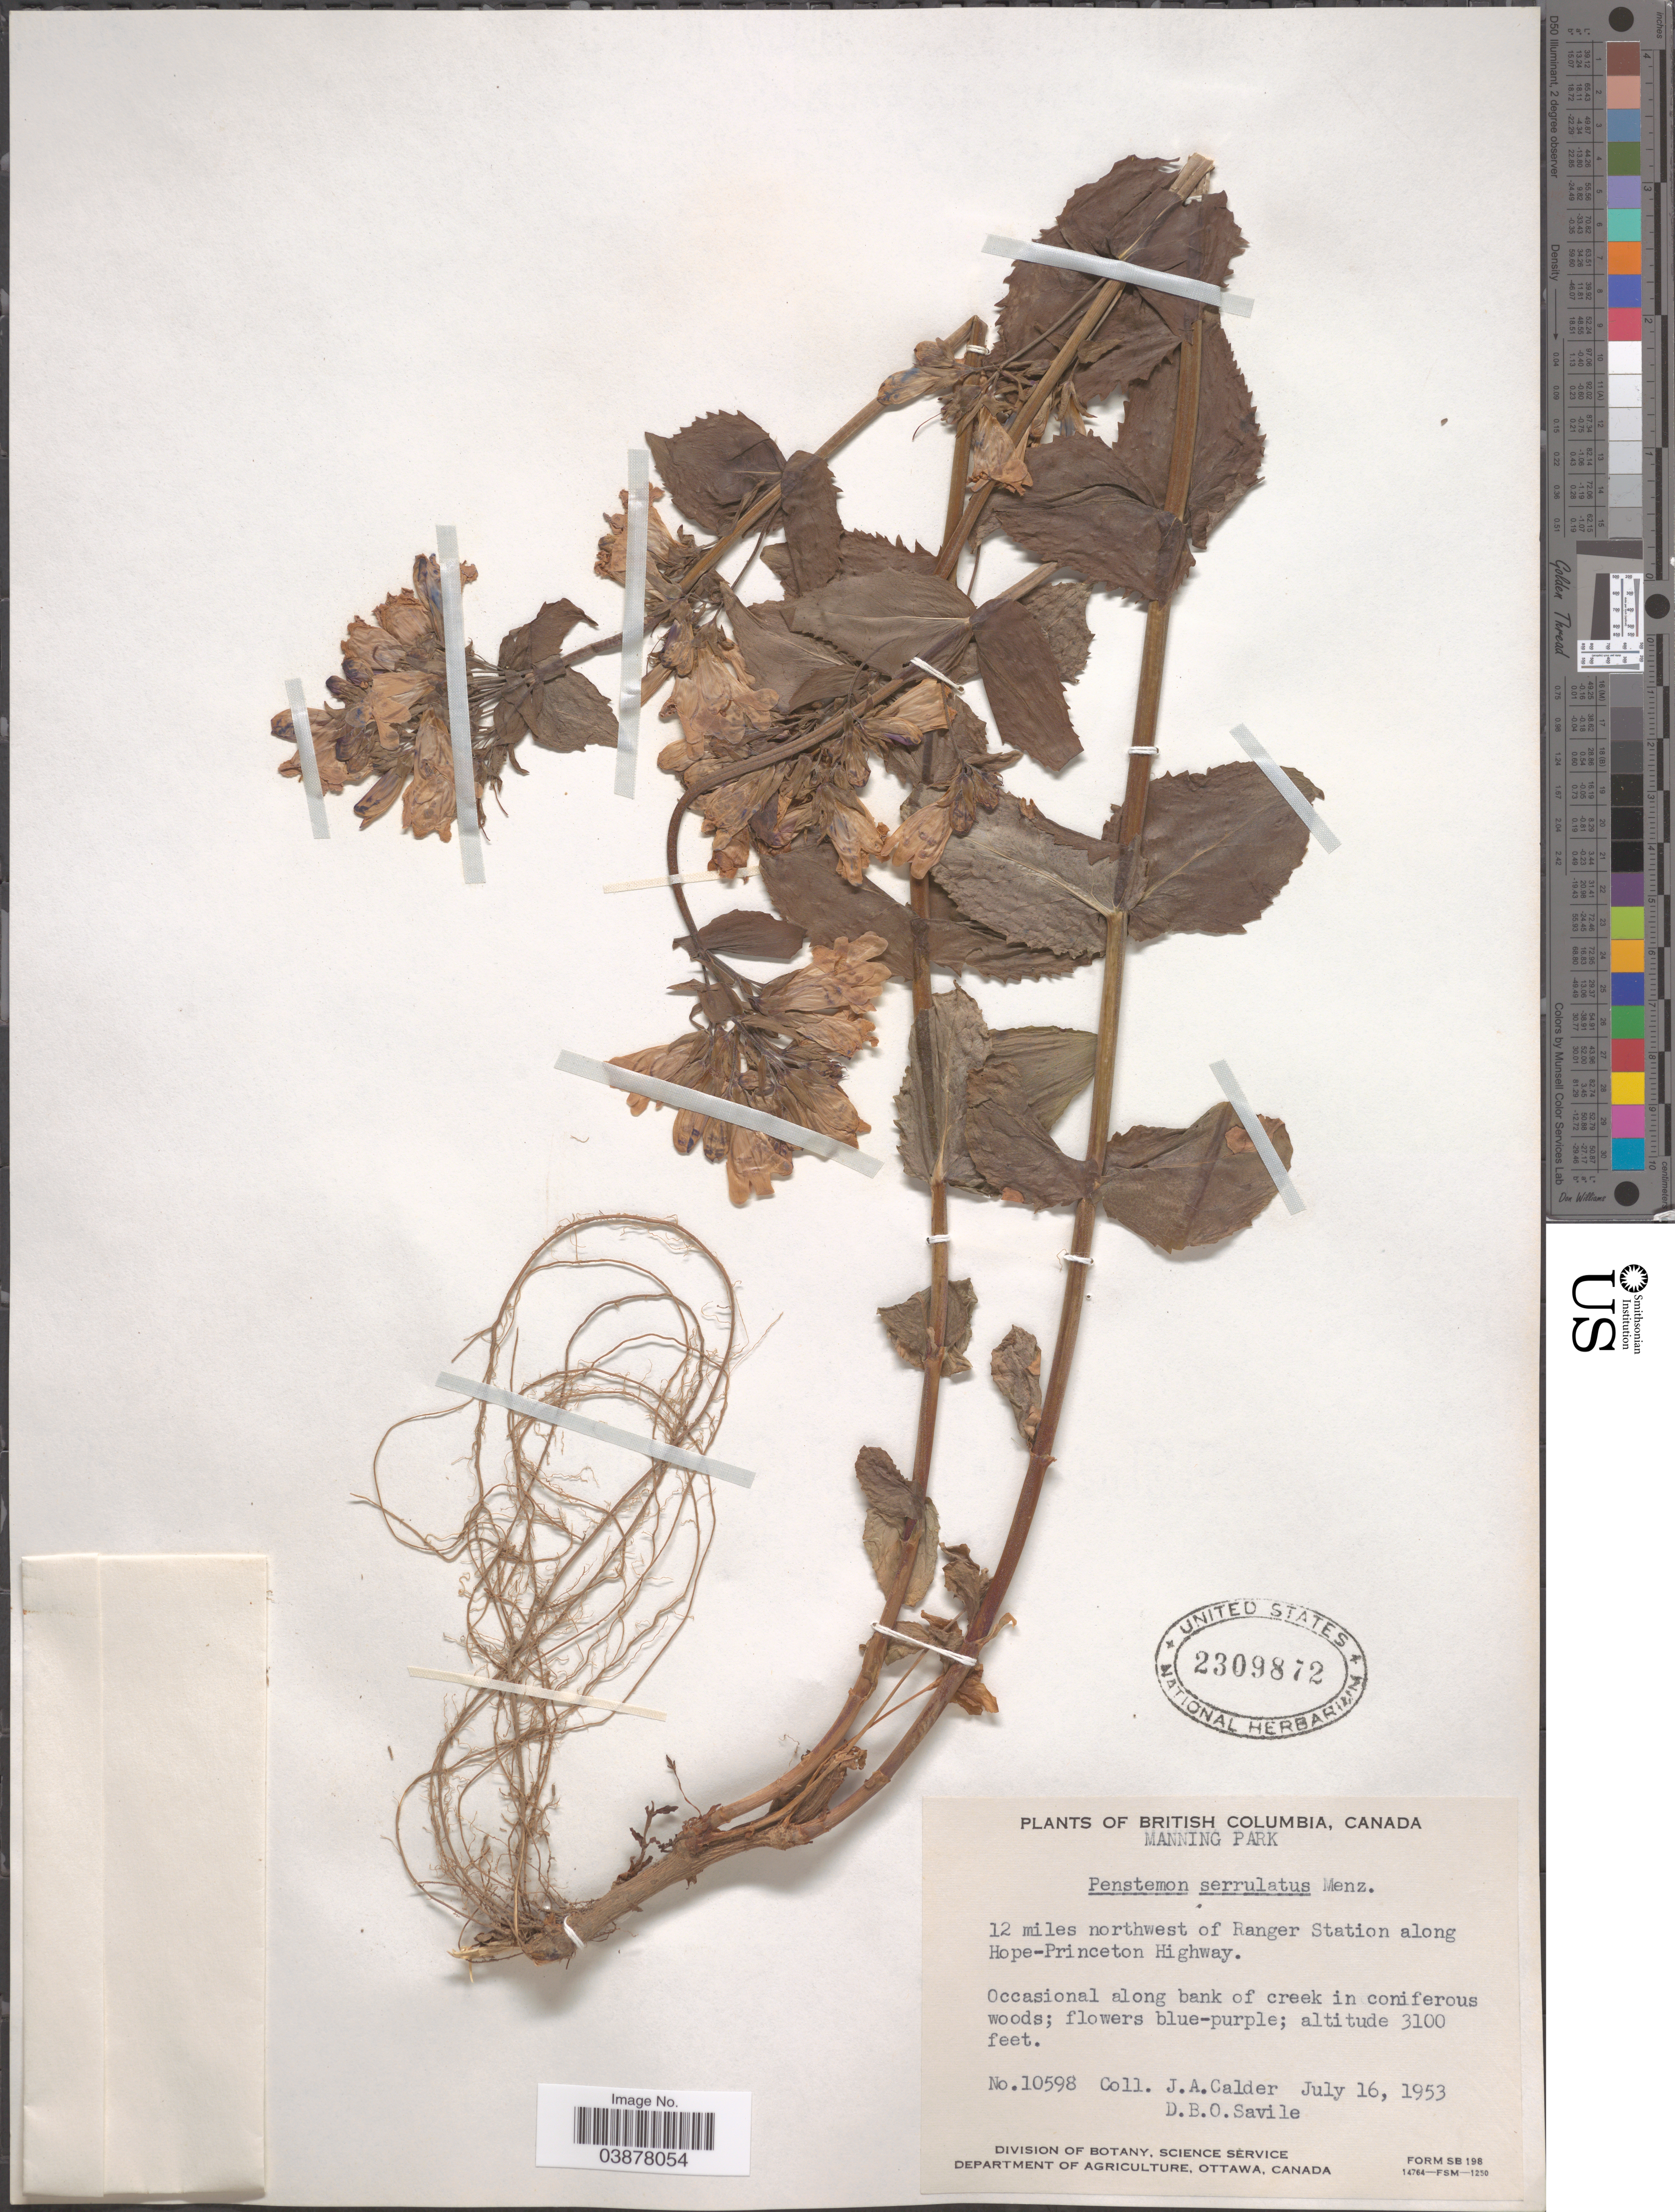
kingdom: Plantae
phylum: Tracheophyta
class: Magnoliopsida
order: Lamiales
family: Plantaginaceae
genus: Penstemon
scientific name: Penstemon serrulatus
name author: Menzies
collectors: J. A. Calder & D. Savile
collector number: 10598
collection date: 1953-07-16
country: Canada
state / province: British Columbia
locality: Manning Park. 12 miles northwest of Ranger Station along Hope-Princeton Highway.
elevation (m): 945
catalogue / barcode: US 2309872